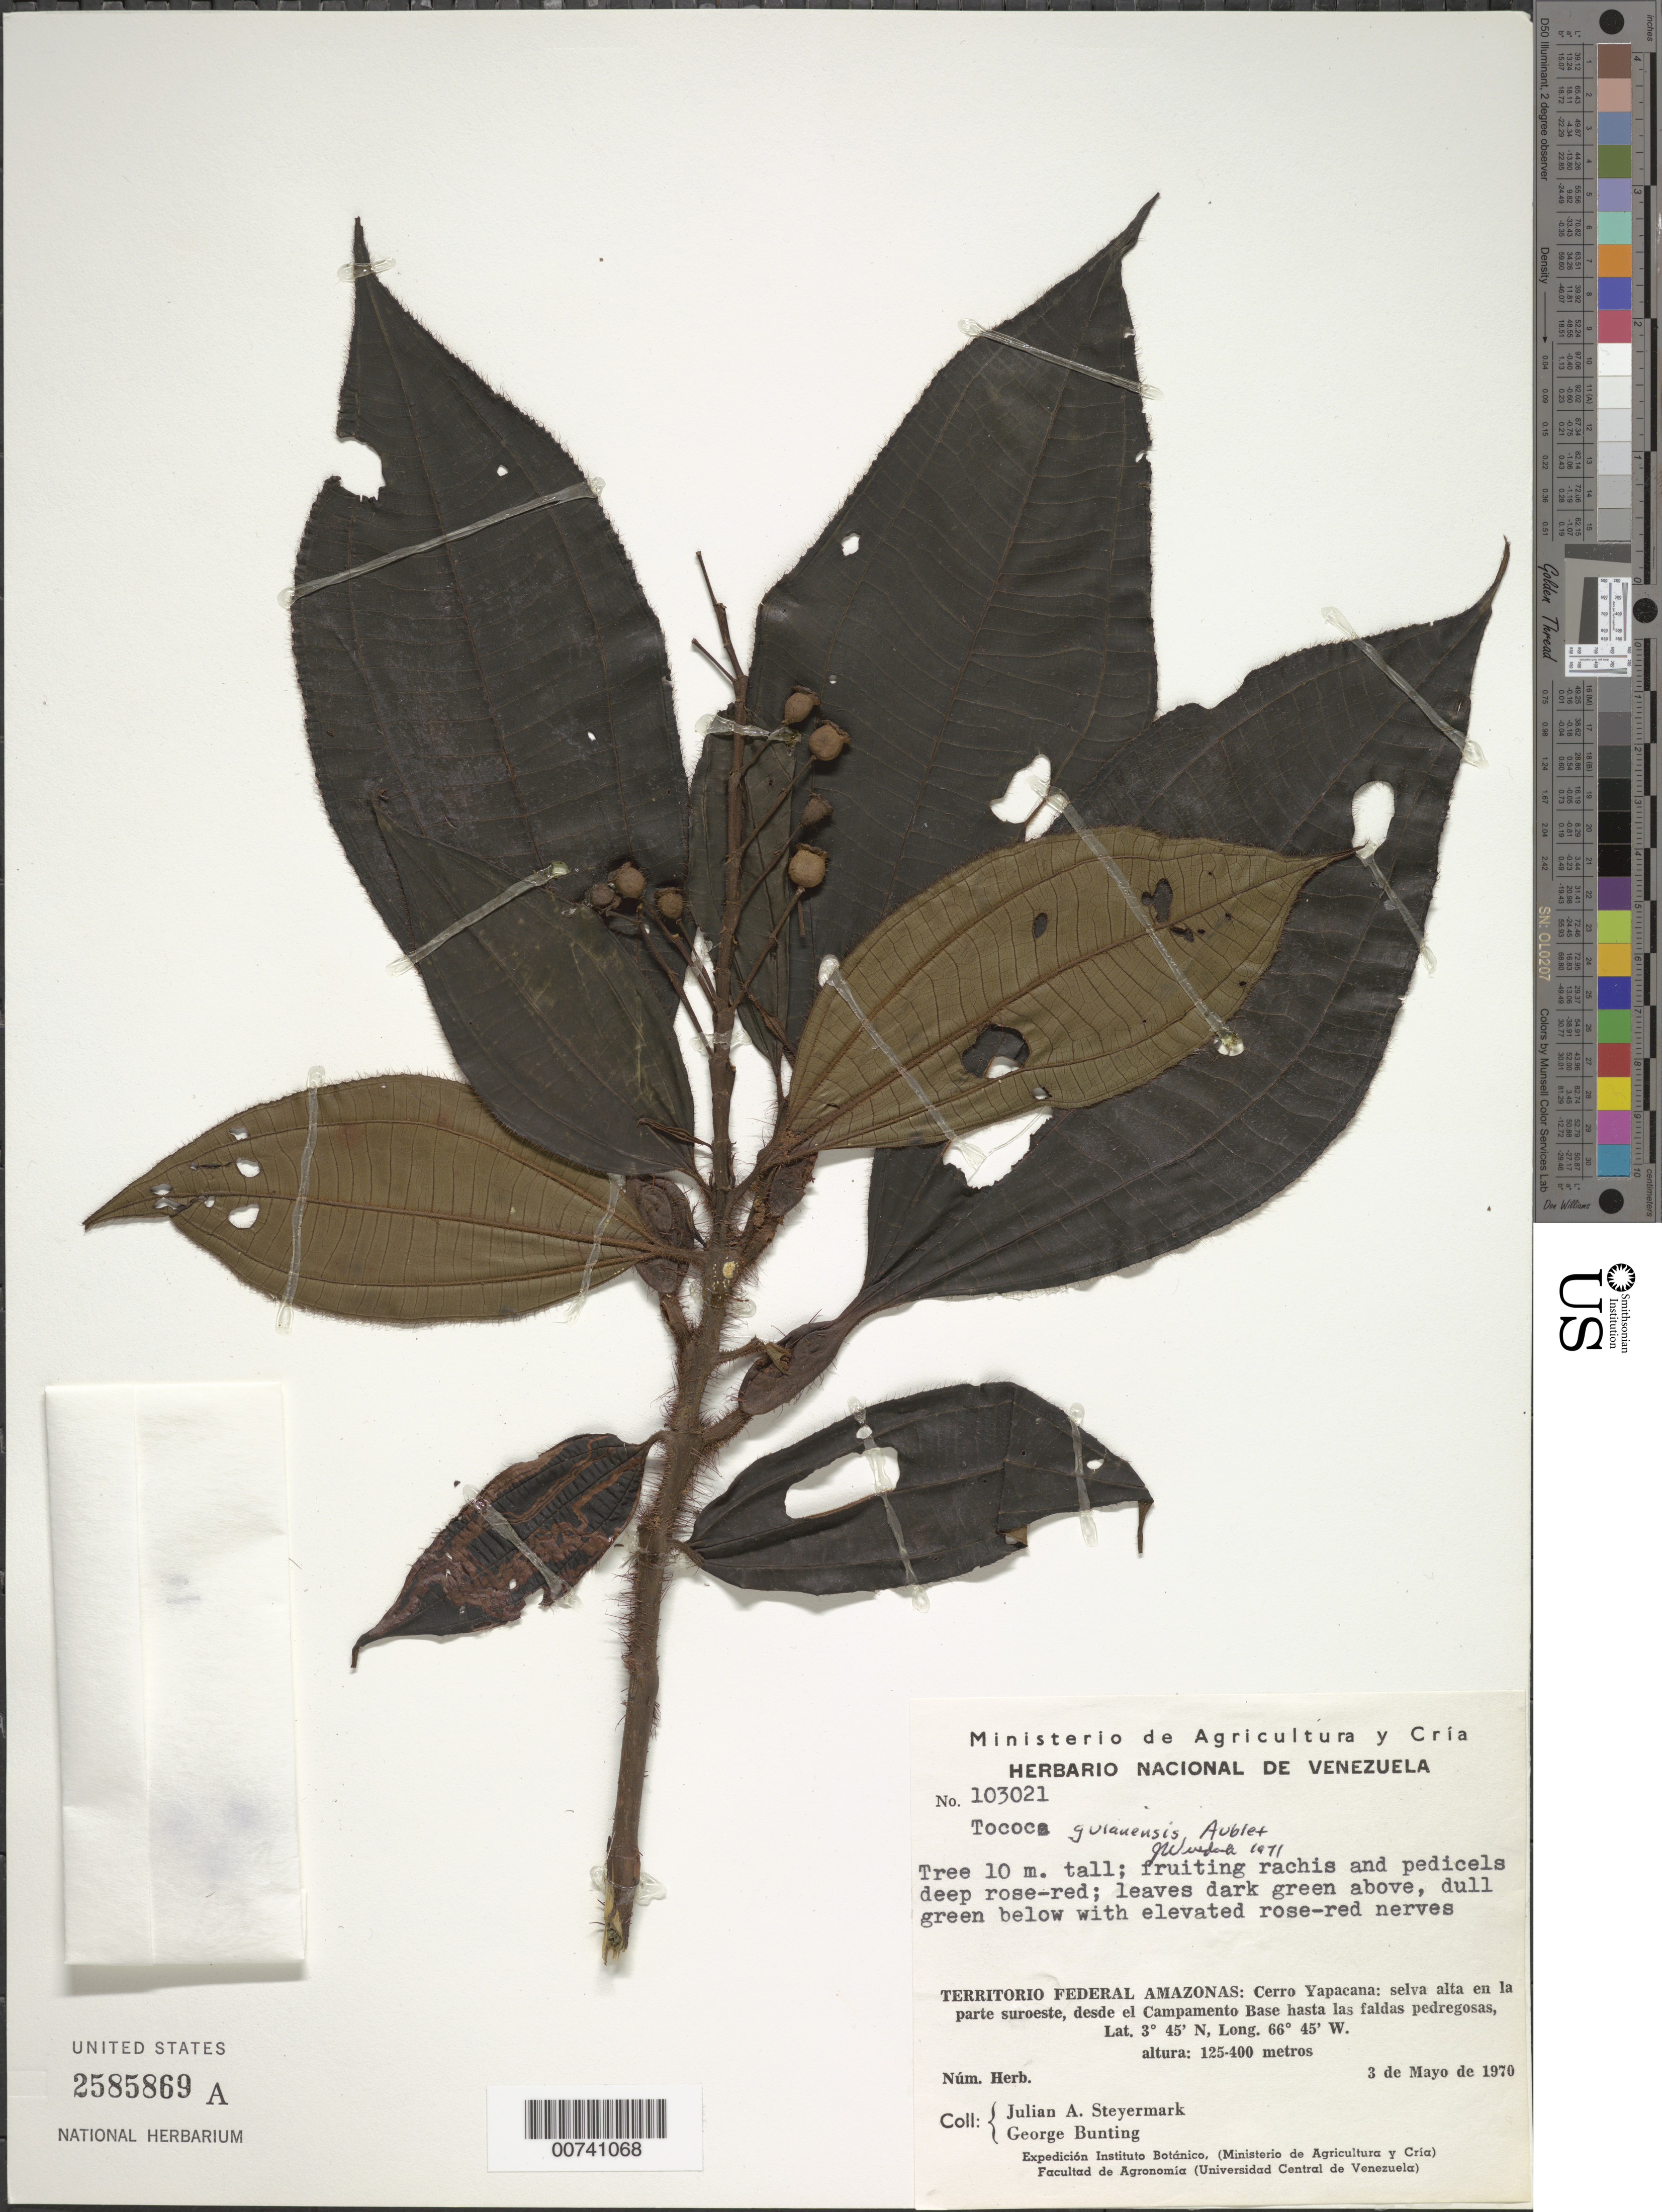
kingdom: Plantae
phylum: Tracheophyta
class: Magnoliopsida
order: Myrtales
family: Melastomataceae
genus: Tococa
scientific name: Tococa guianensis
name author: Aubl.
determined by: Wurdack, John J., (US), US (UNITED STATES)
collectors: J. Steyermark & G. S. Bunting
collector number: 103021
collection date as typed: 3-May-70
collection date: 1970-05-03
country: Venezuela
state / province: Amazonas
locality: Cerro Yapacána, parte suroeste, desde el Campamento Base hasta las faldas pedregosas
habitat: High forest in the southwestern part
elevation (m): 125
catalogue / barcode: US 2585869A